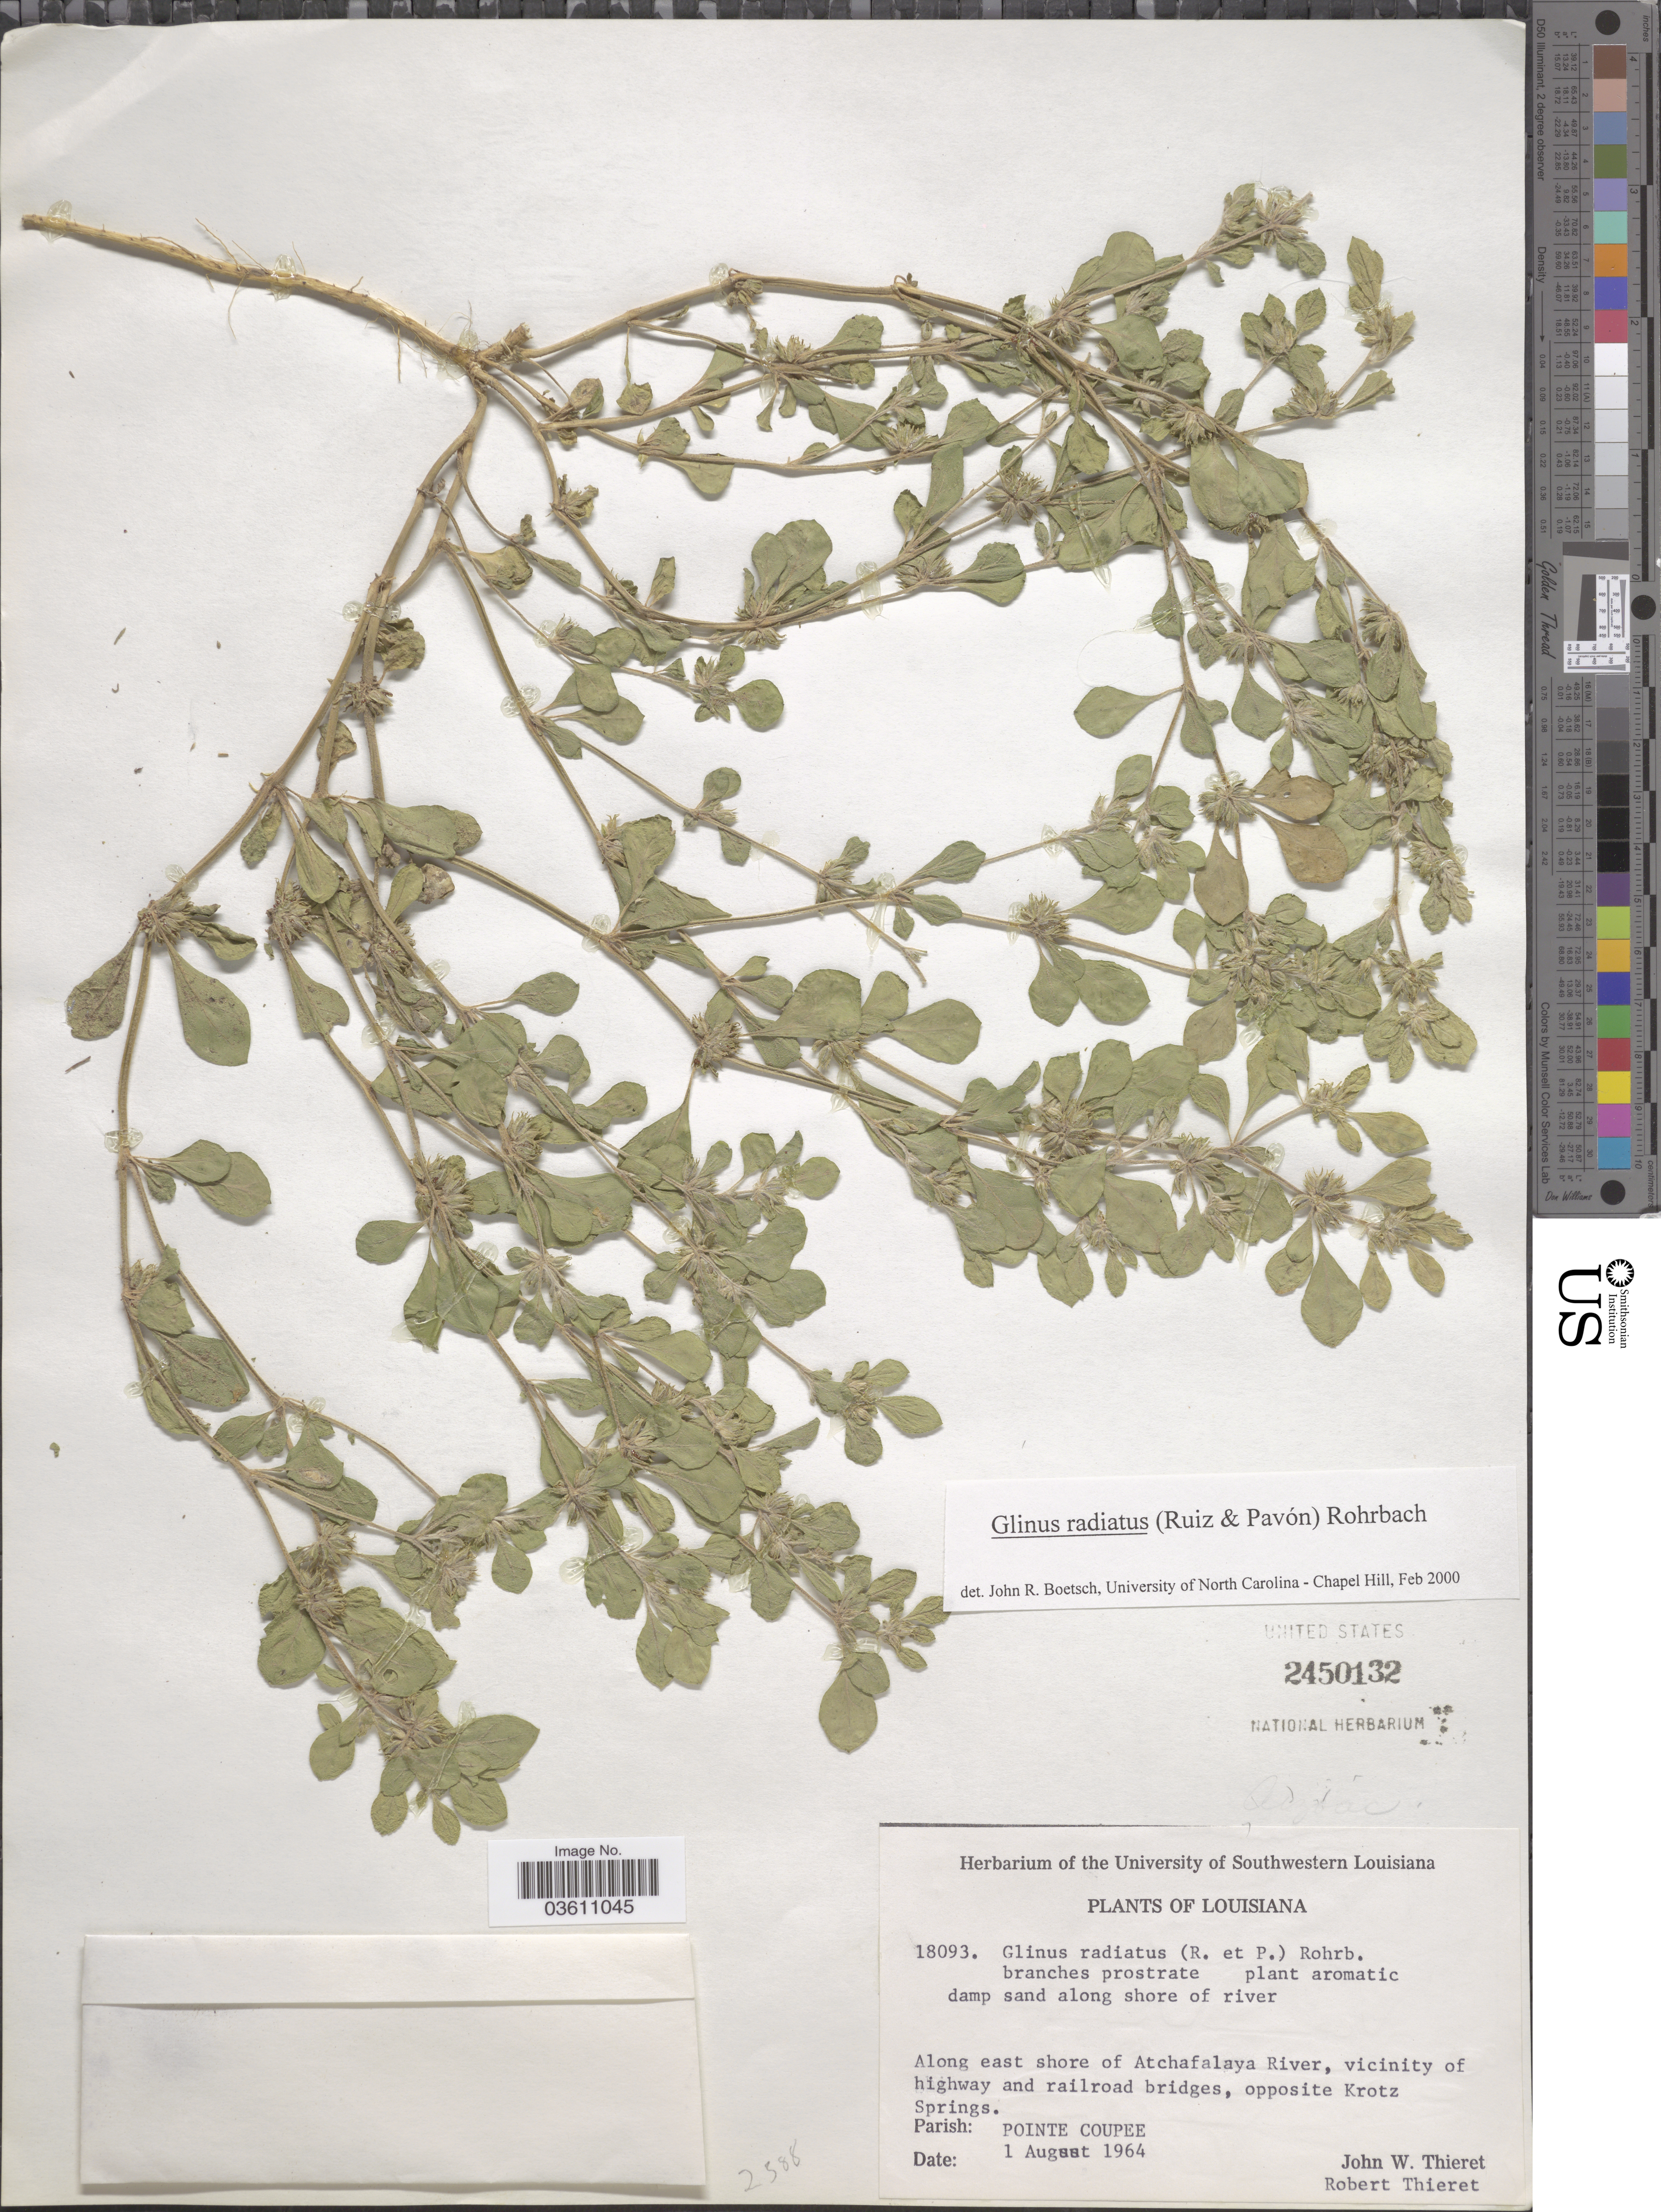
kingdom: Plantae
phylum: Tracheophyta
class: Magnoliopsida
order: Caryophyllales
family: Molluginaceae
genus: Glinus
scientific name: Glinus radiatus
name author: (Ruiz & Pav.) Rohrb.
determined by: Boetsch, J. R.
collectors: J. W. Thieret & R. Thieret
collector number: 18093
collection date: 1964-08-01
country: United States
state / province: Louisiana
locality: Along east shore of Atchafalaya River, vicinity of highway and railroad bridges, opposite Krotz Springs. Parish: Pointe Coupee.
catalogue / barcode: US 2450132